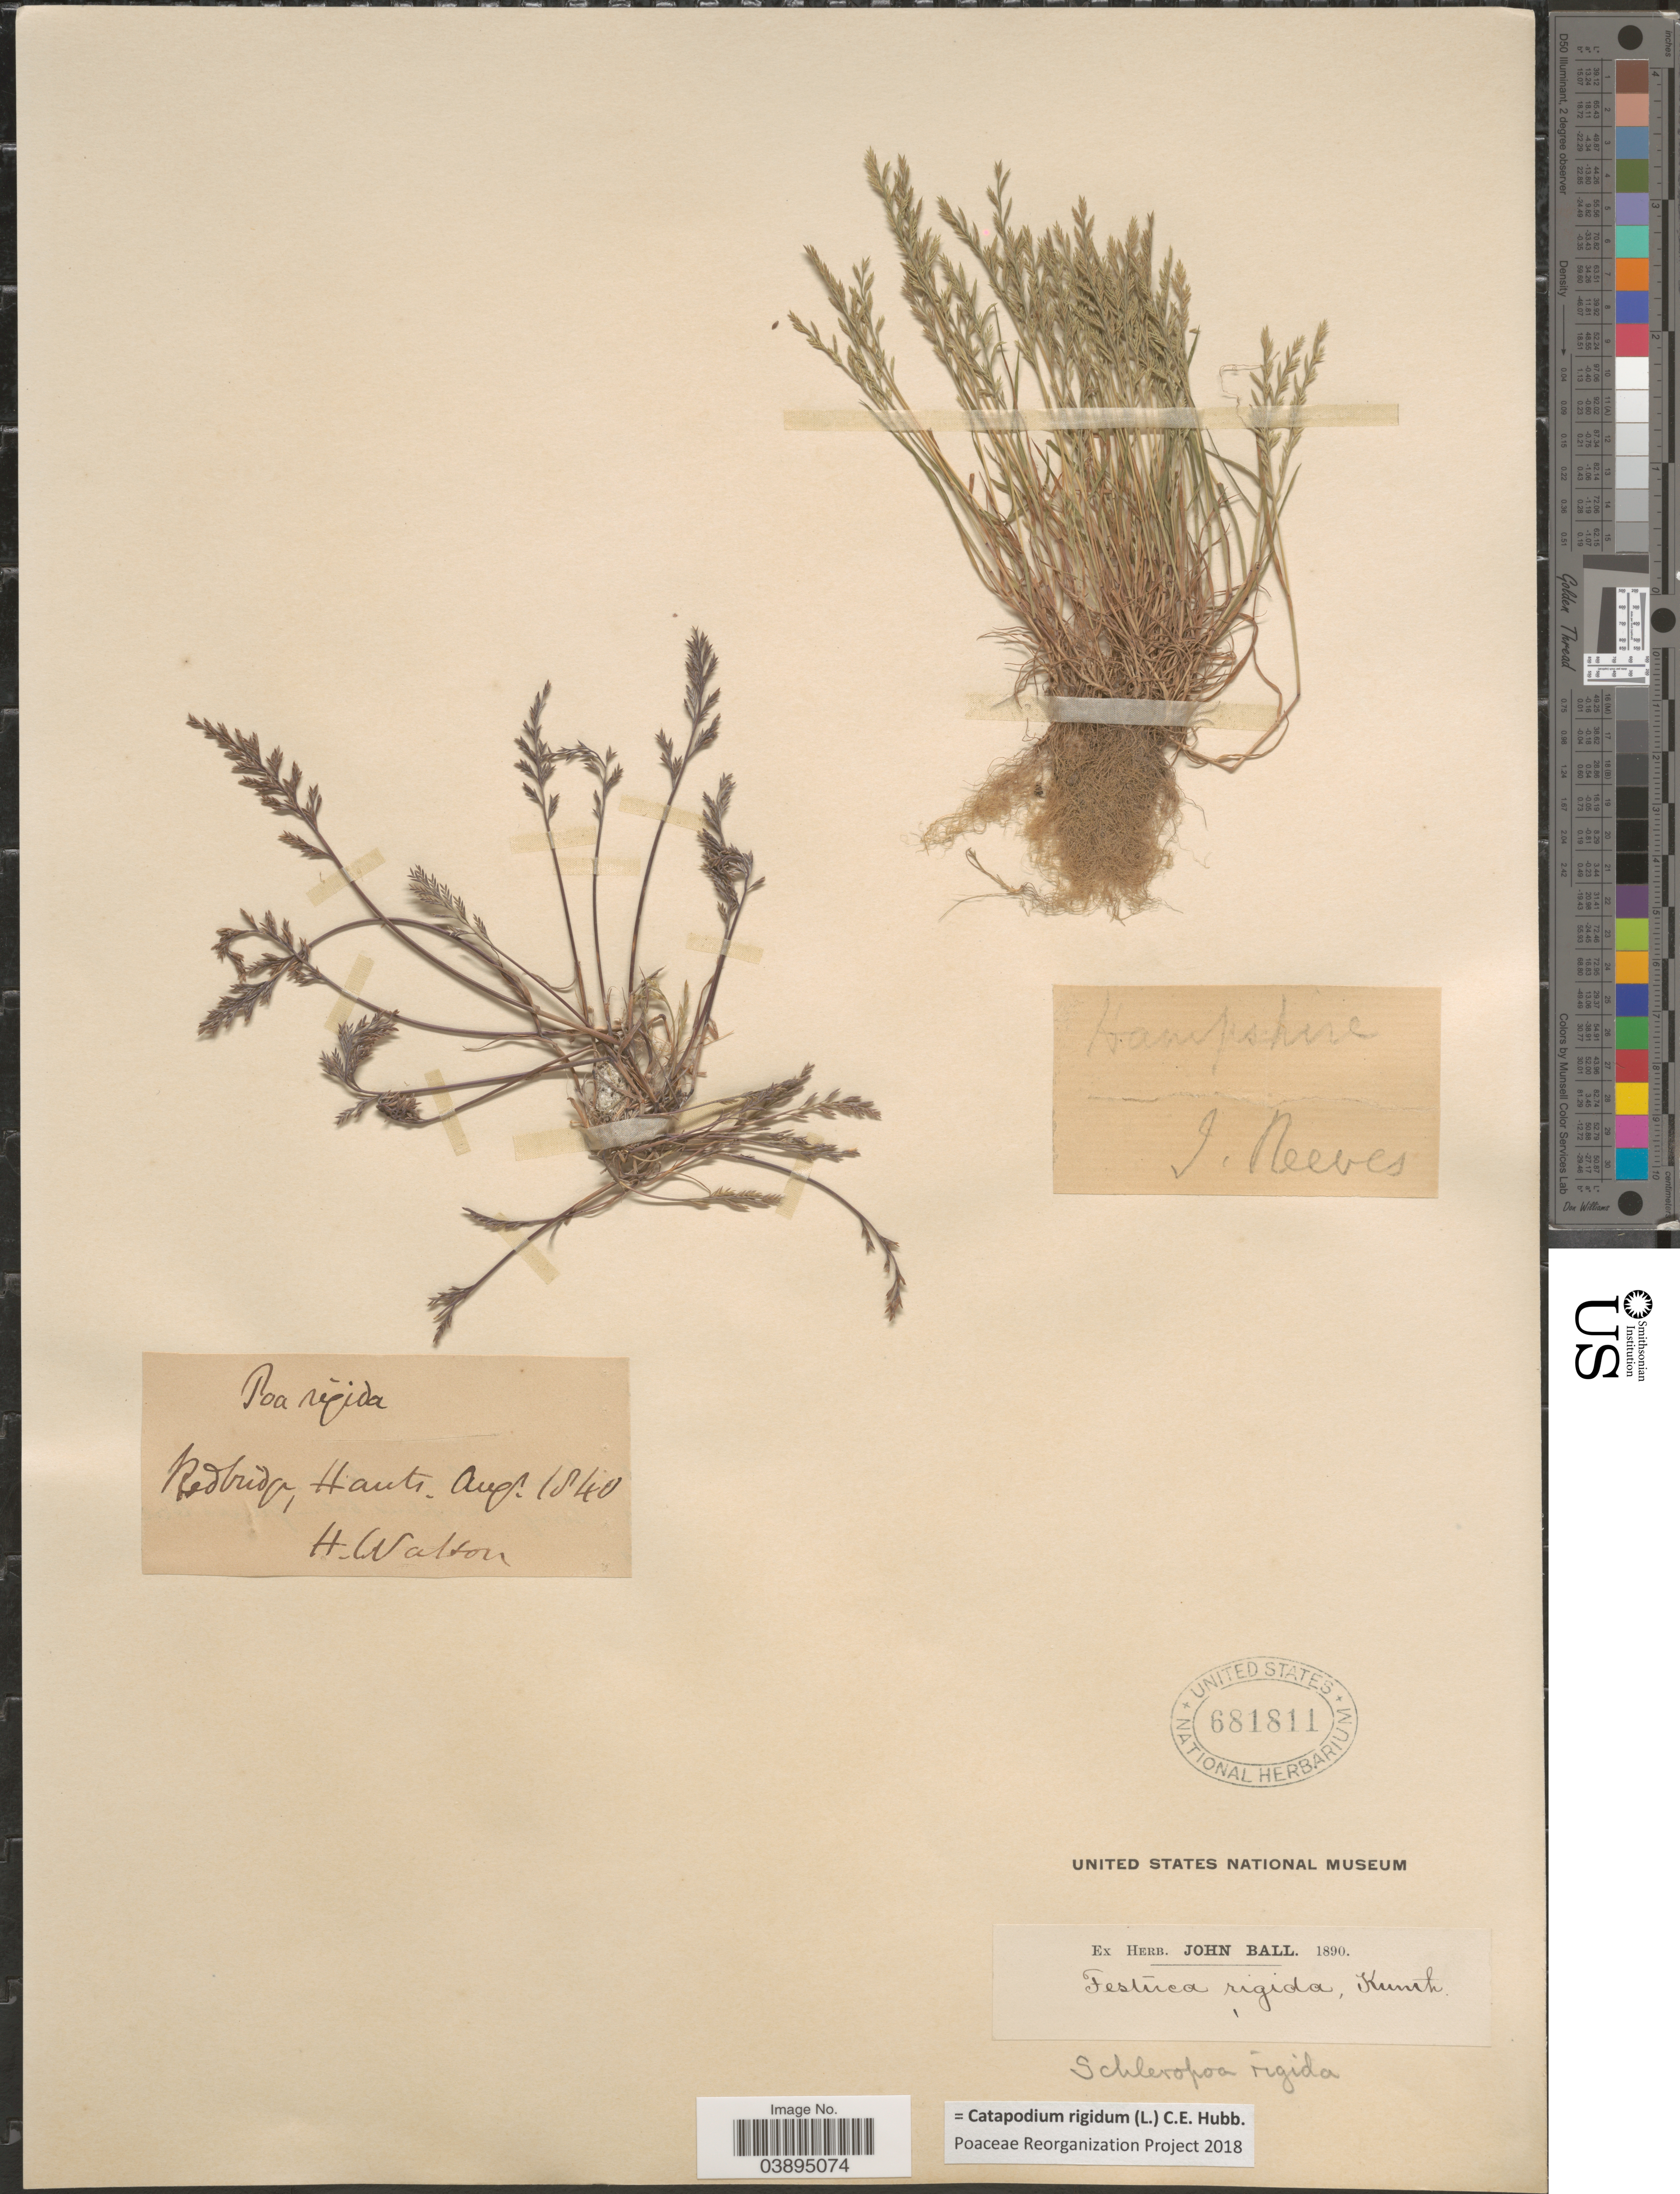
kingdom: Plantae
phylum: Tracheophyta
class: Liliopsida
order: Poales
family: Poaceae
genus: Catapodium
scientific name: Catapodium rigidum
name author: (L.) C.E. Hubb.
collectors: H. Watson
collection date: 1840-08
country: United Kingdom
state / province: England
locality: Redbridge, Hants.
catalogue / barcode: US 681811